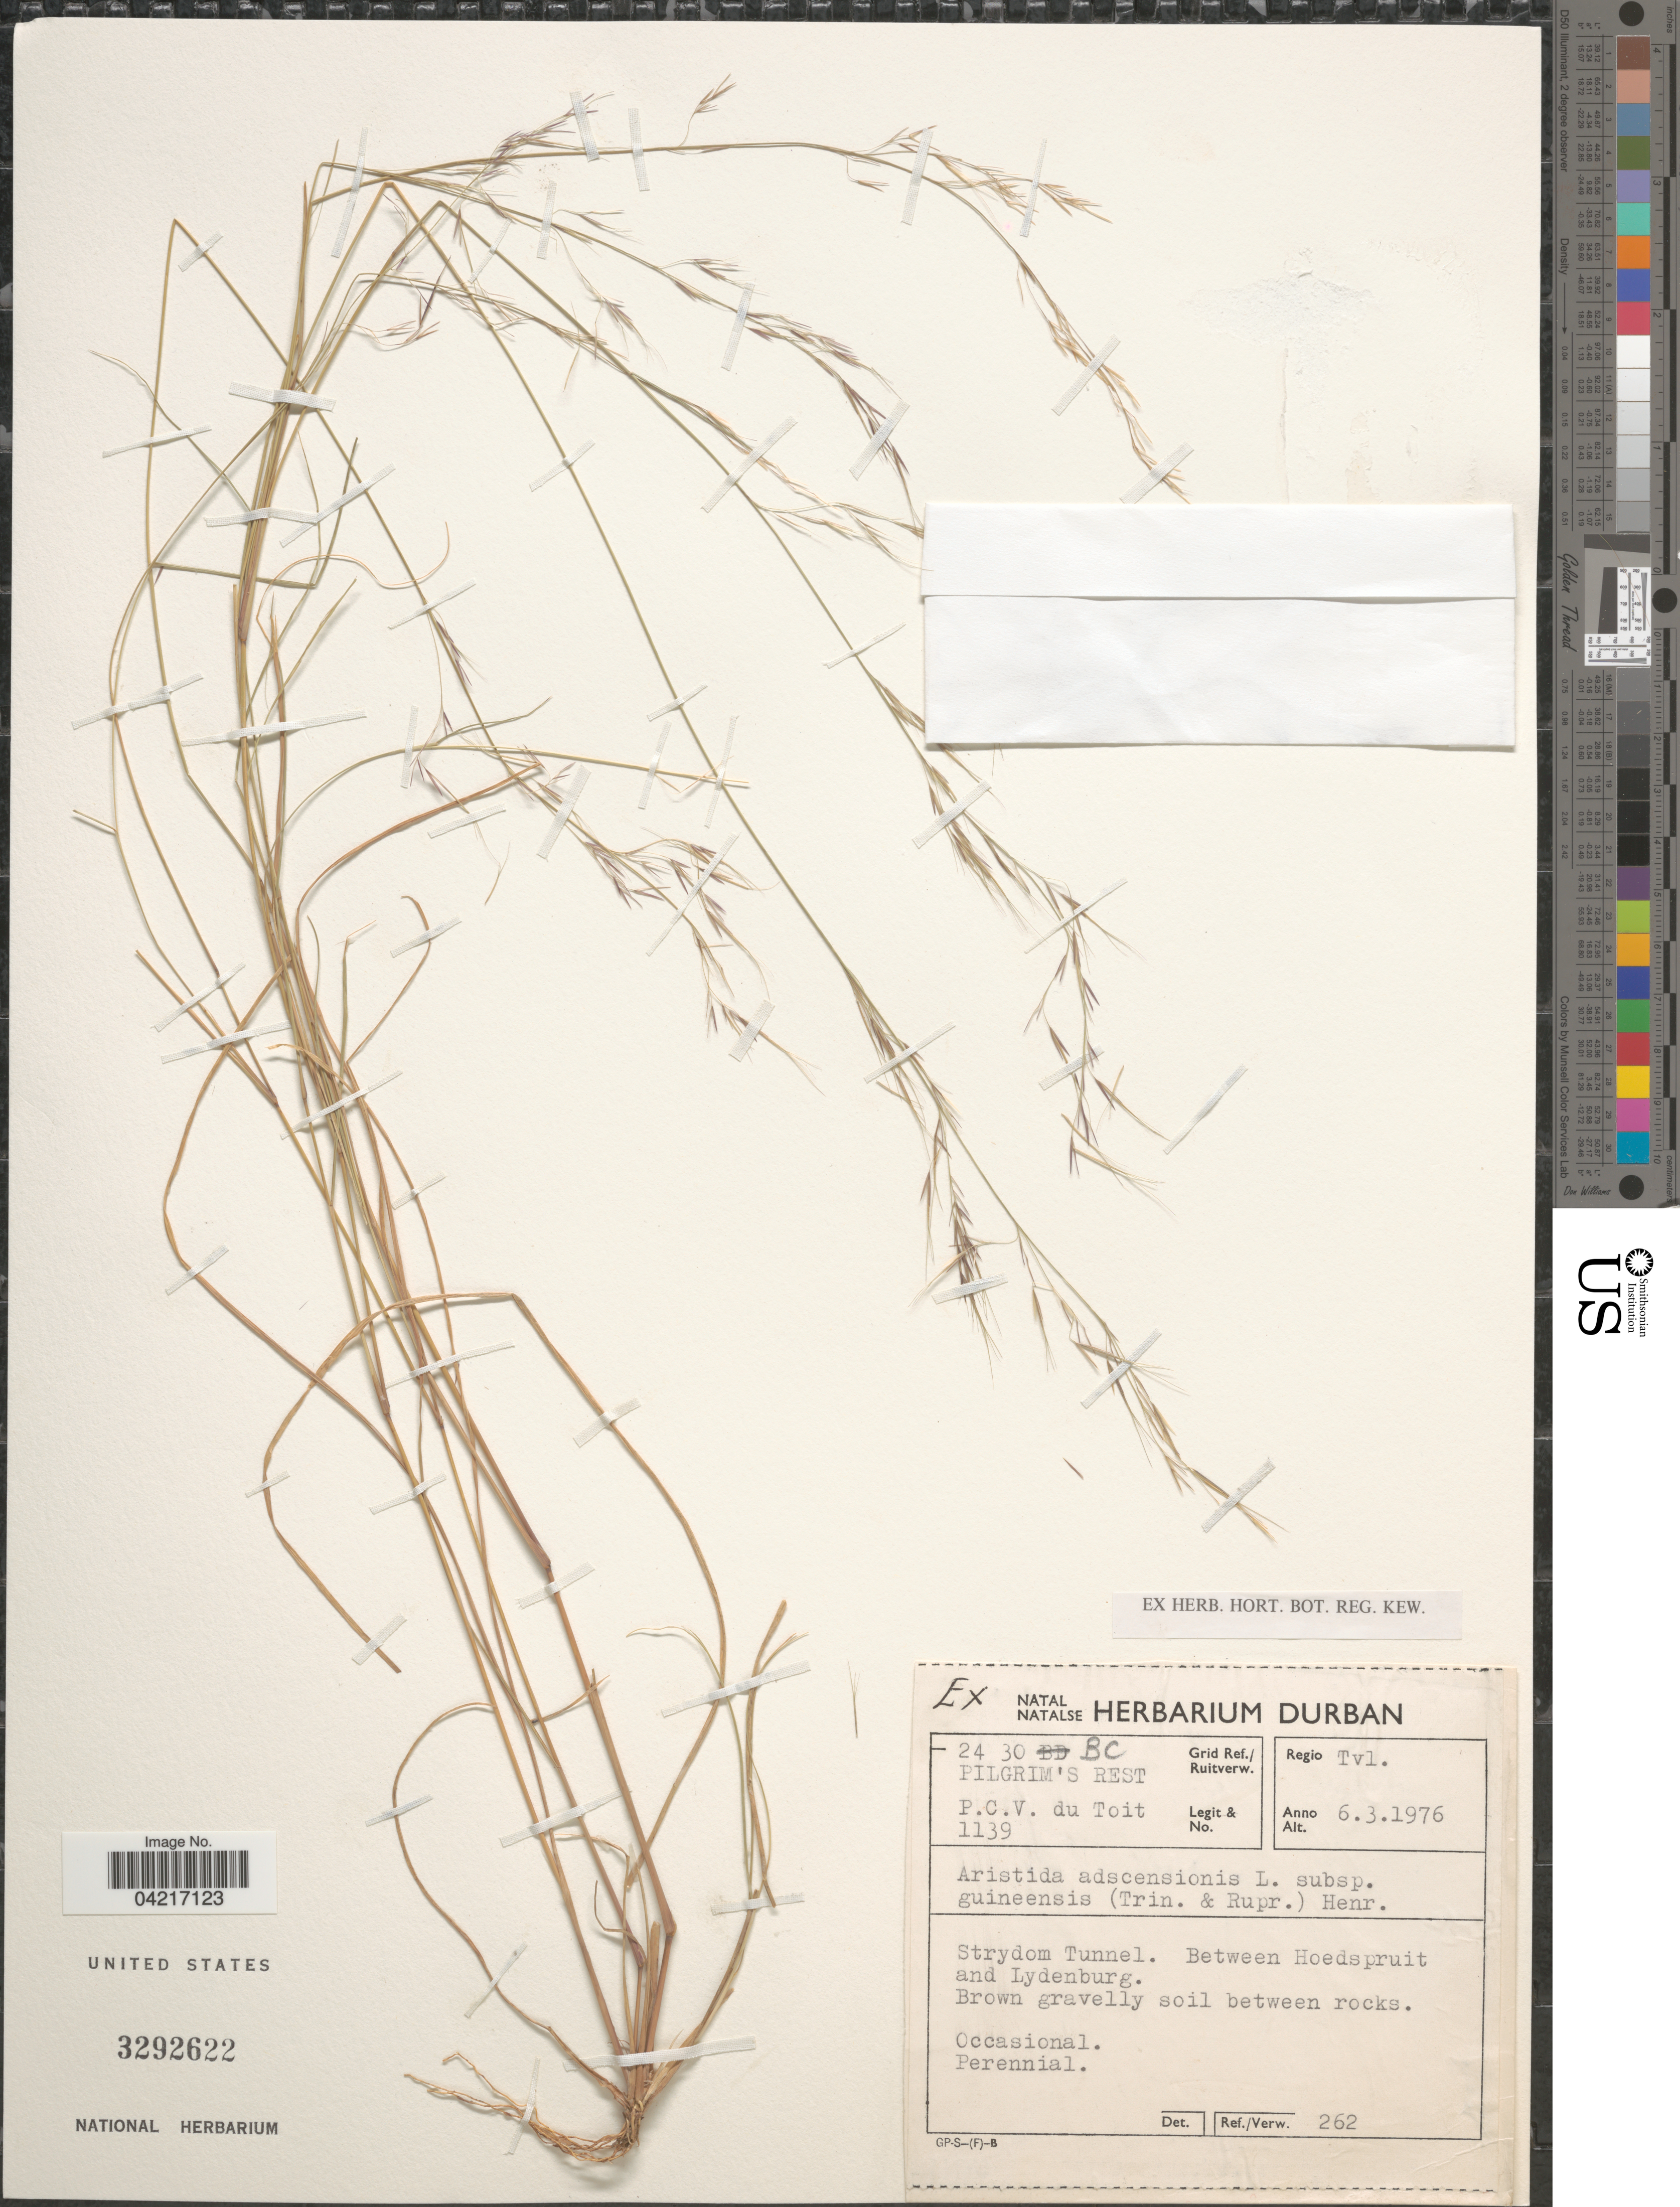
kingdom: Plantae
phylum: Tracheophyta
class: Liliopsida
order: Poales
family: Poaceae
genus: Aristida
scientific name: Aristida adscensionis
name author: L.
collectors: P. Du Toit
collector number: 1139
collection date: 1976-03-06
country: South Africa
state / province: Mpumalanga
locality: Grid Ref./Ruitverw. 24 30 BC. Pilgrims's Rest. Regio Tvl. Strydom Tunnel. Between Hoedspruit and Lydenburg. Brown gravelly soil between rocks.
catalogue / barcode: US 3292622